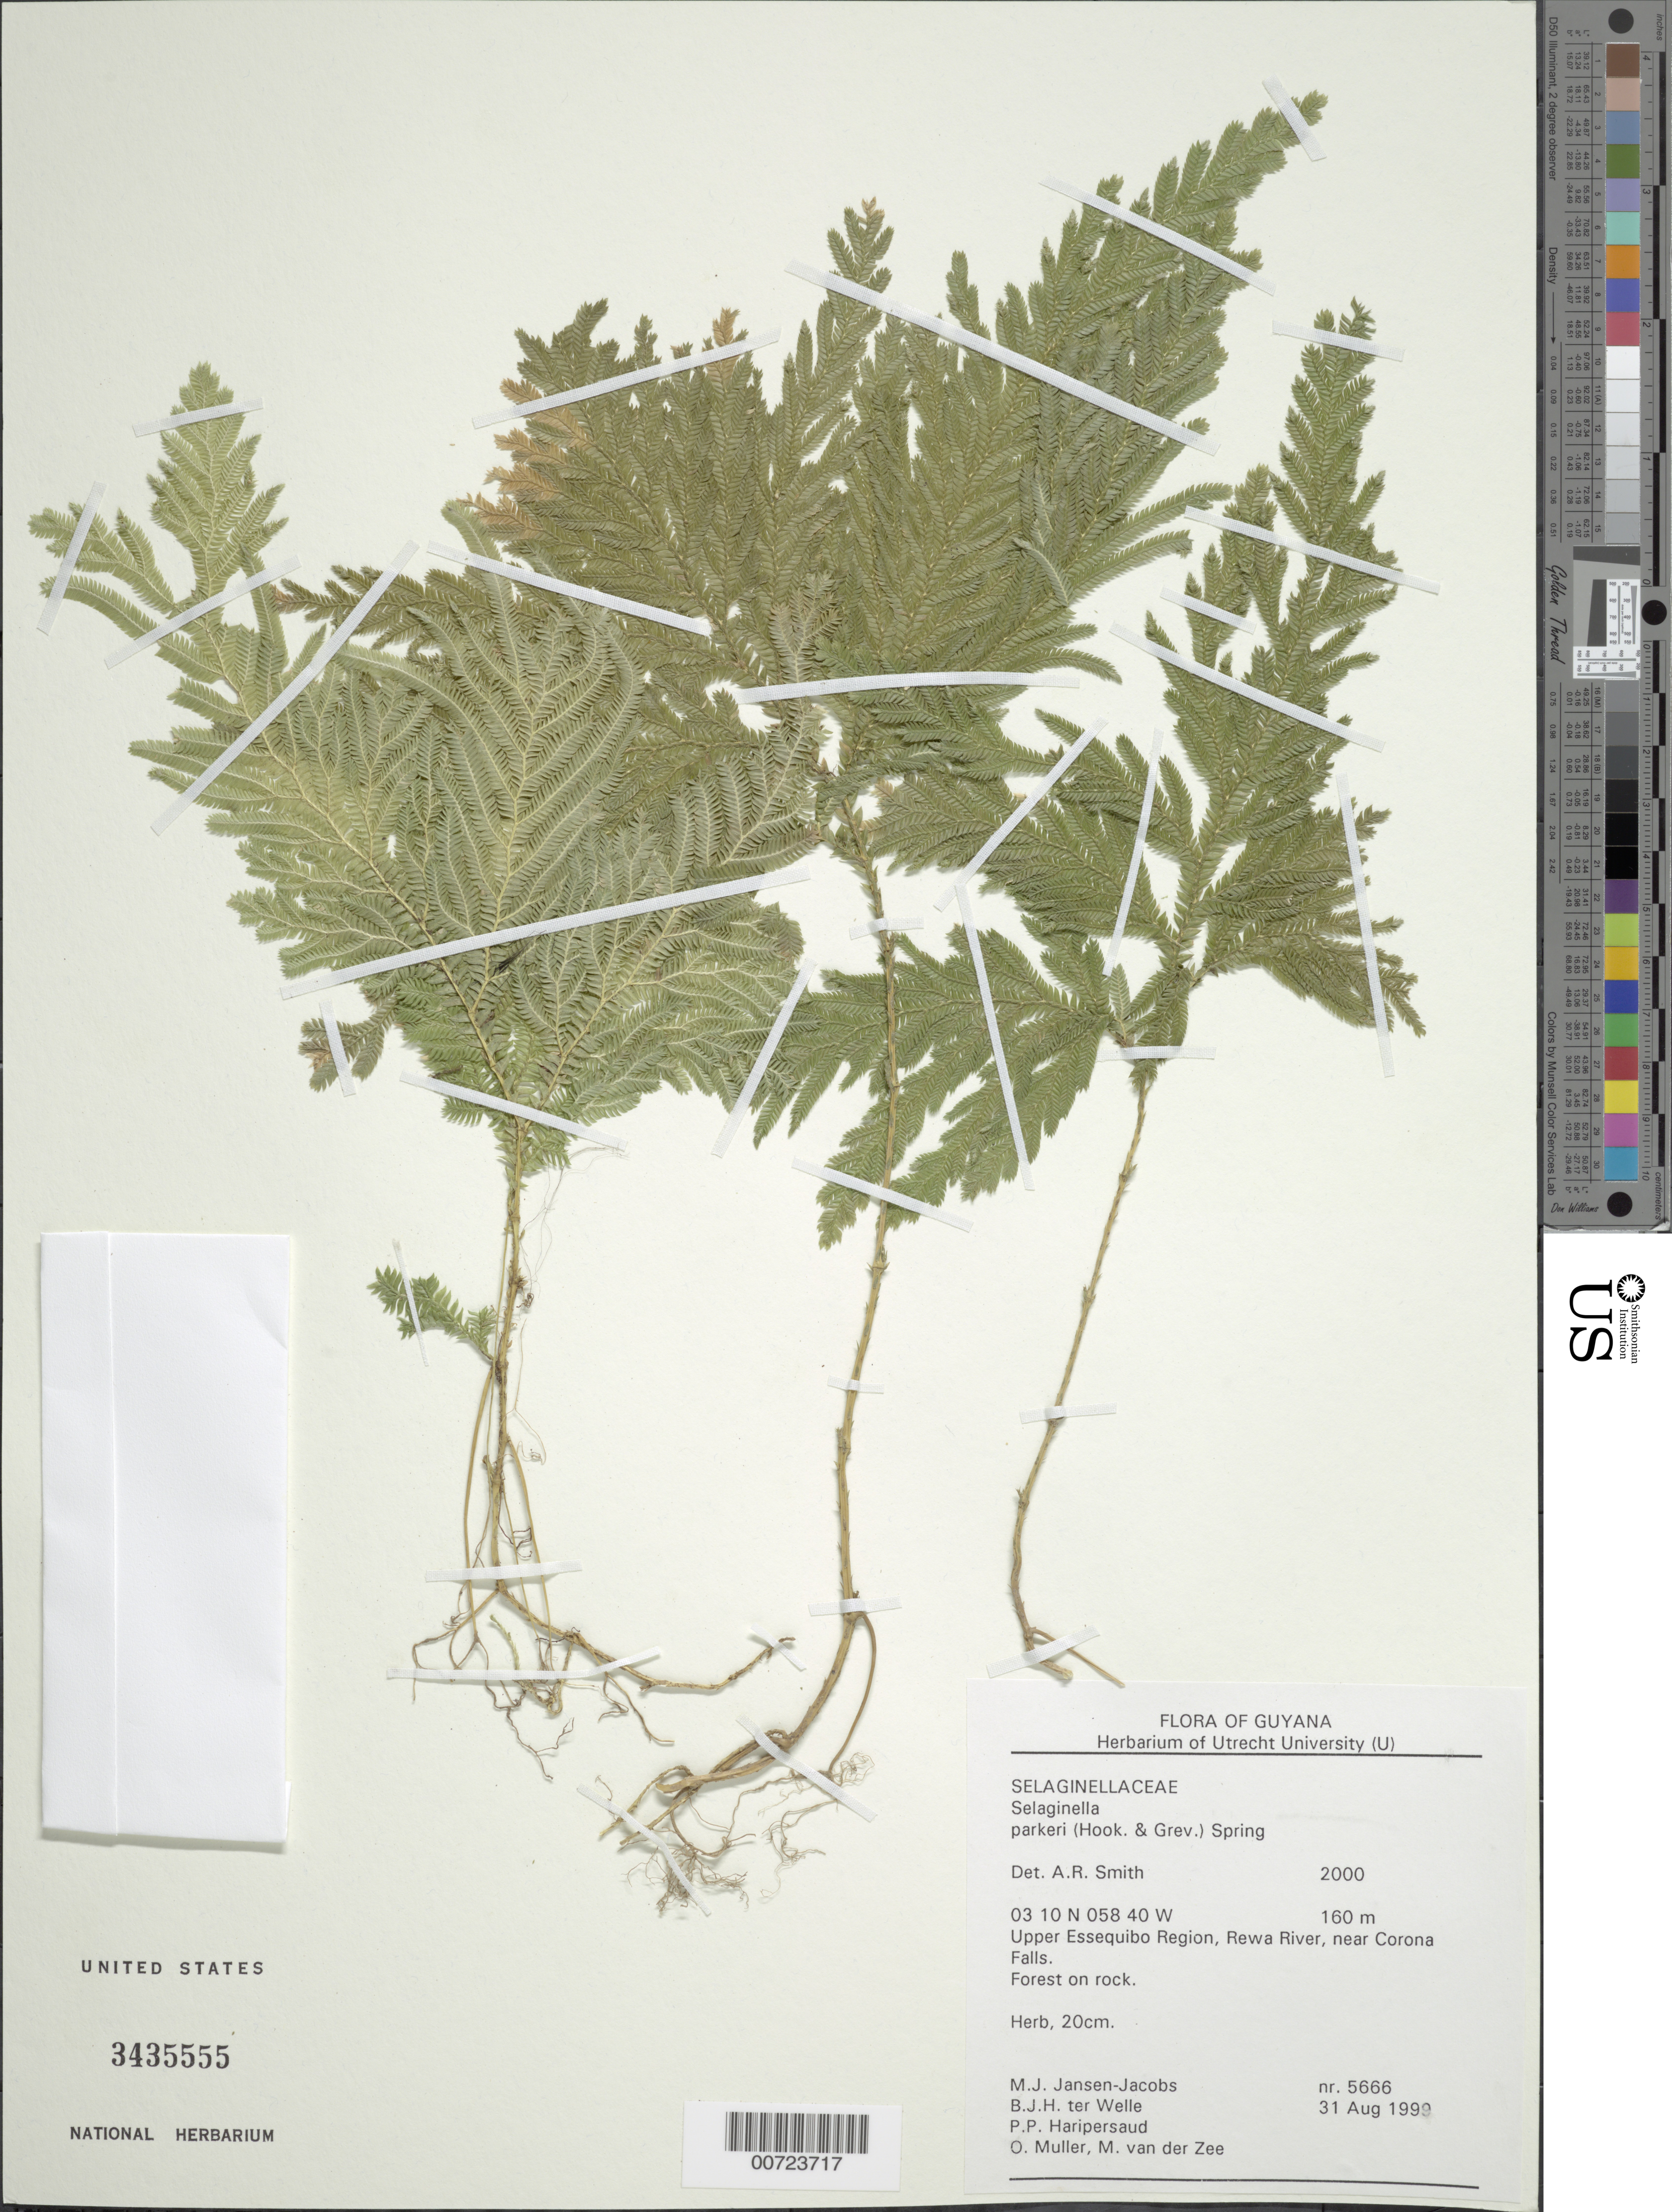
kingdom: Plantae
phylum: Tracheophyta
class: Lycopodiopsida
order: Selaginellales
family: Selaginellaceae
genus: Selaginella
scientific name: Selaginella parkeri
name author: (Hook. & Grev.) Spring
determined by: Smith, Alan R., (UC)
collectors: M. J. Jansen-Jacobs, B. Welle, P. Haripersaud, O. Muller & M. van der Zee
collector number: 5666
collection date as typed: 31-Aug-99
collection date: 1999-08-31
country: Guyana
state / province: U. Takutu-U. Essequibo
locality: Rewa River, near Corona Falls, Upper Essequibo Region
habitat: Forest on rock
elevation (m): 160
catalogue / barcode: US 3435555